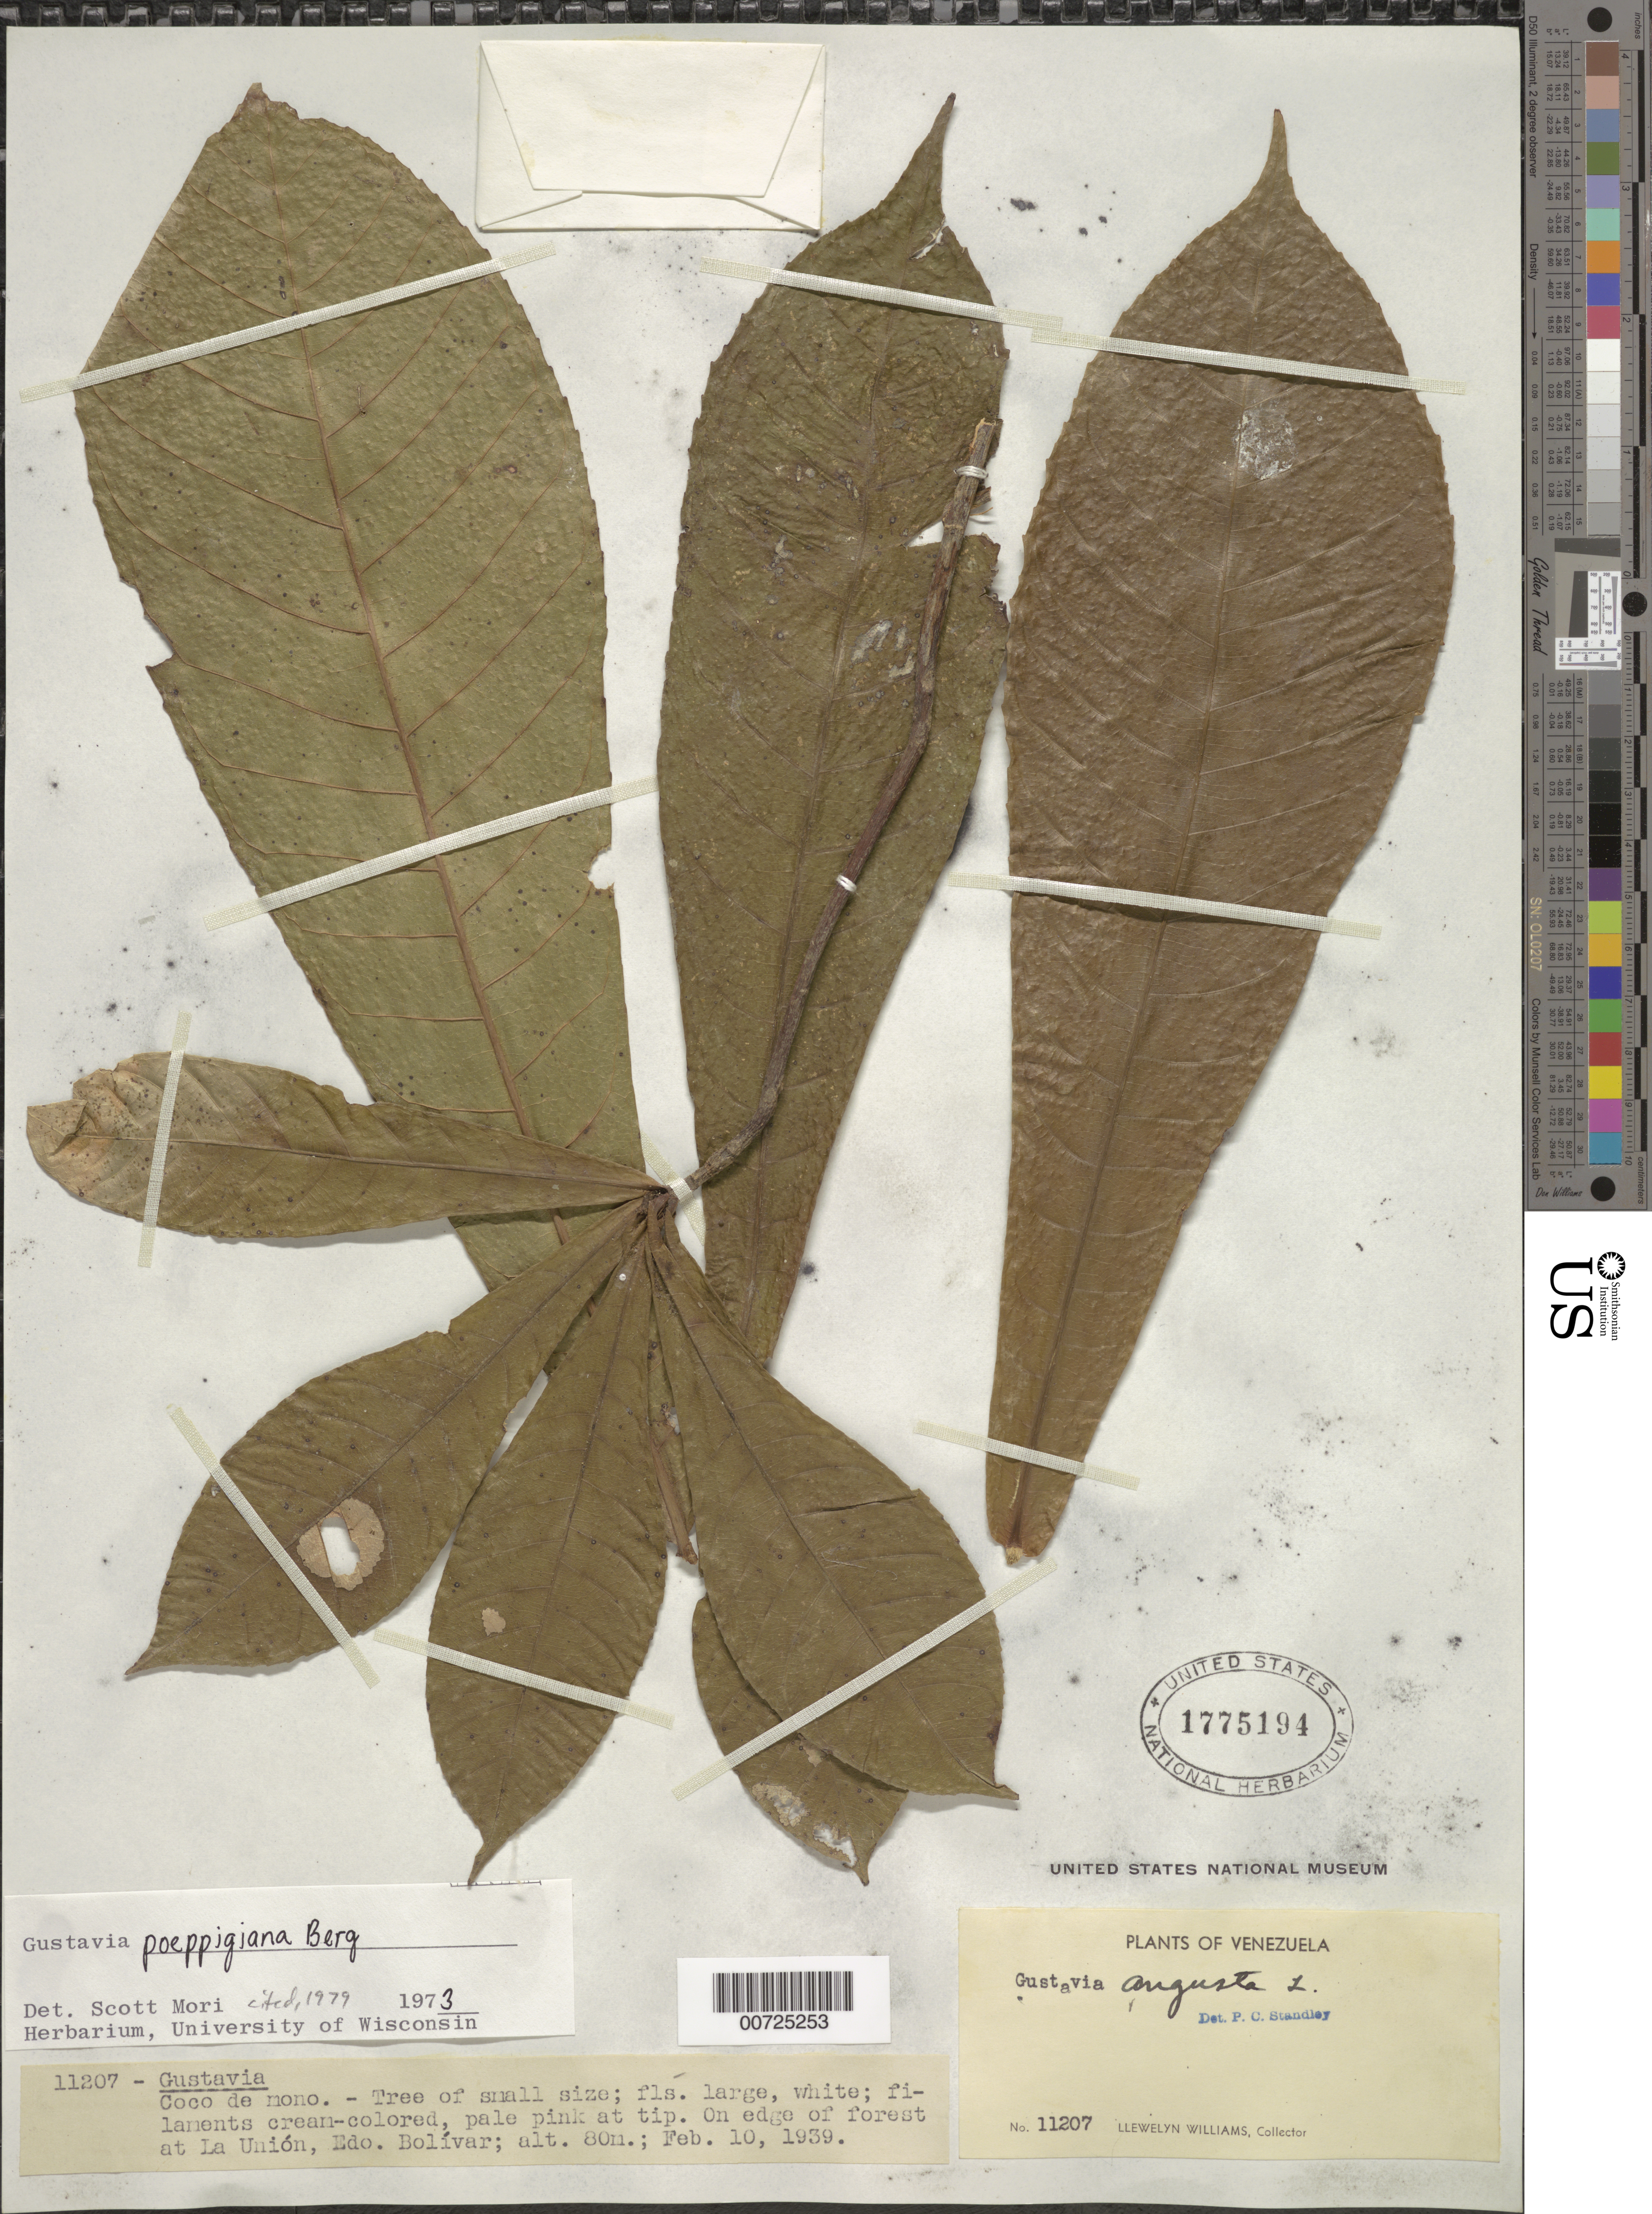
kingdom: Plantae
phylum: Tracheophyta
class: Magnoliopsida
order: Ericales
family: Lecythidaceae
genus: Gustavia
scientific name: Gustavia poeppigiana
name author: O. Berg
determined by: Mori, Scott A.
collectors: Ll. Williams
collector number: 11207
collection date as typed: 10-Feb-39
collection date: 1939-02-10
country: Venezuela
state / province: Bolívar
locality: La Unión, Medio Caura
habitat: Edge of forest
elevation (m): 80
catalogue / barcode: US 1775194